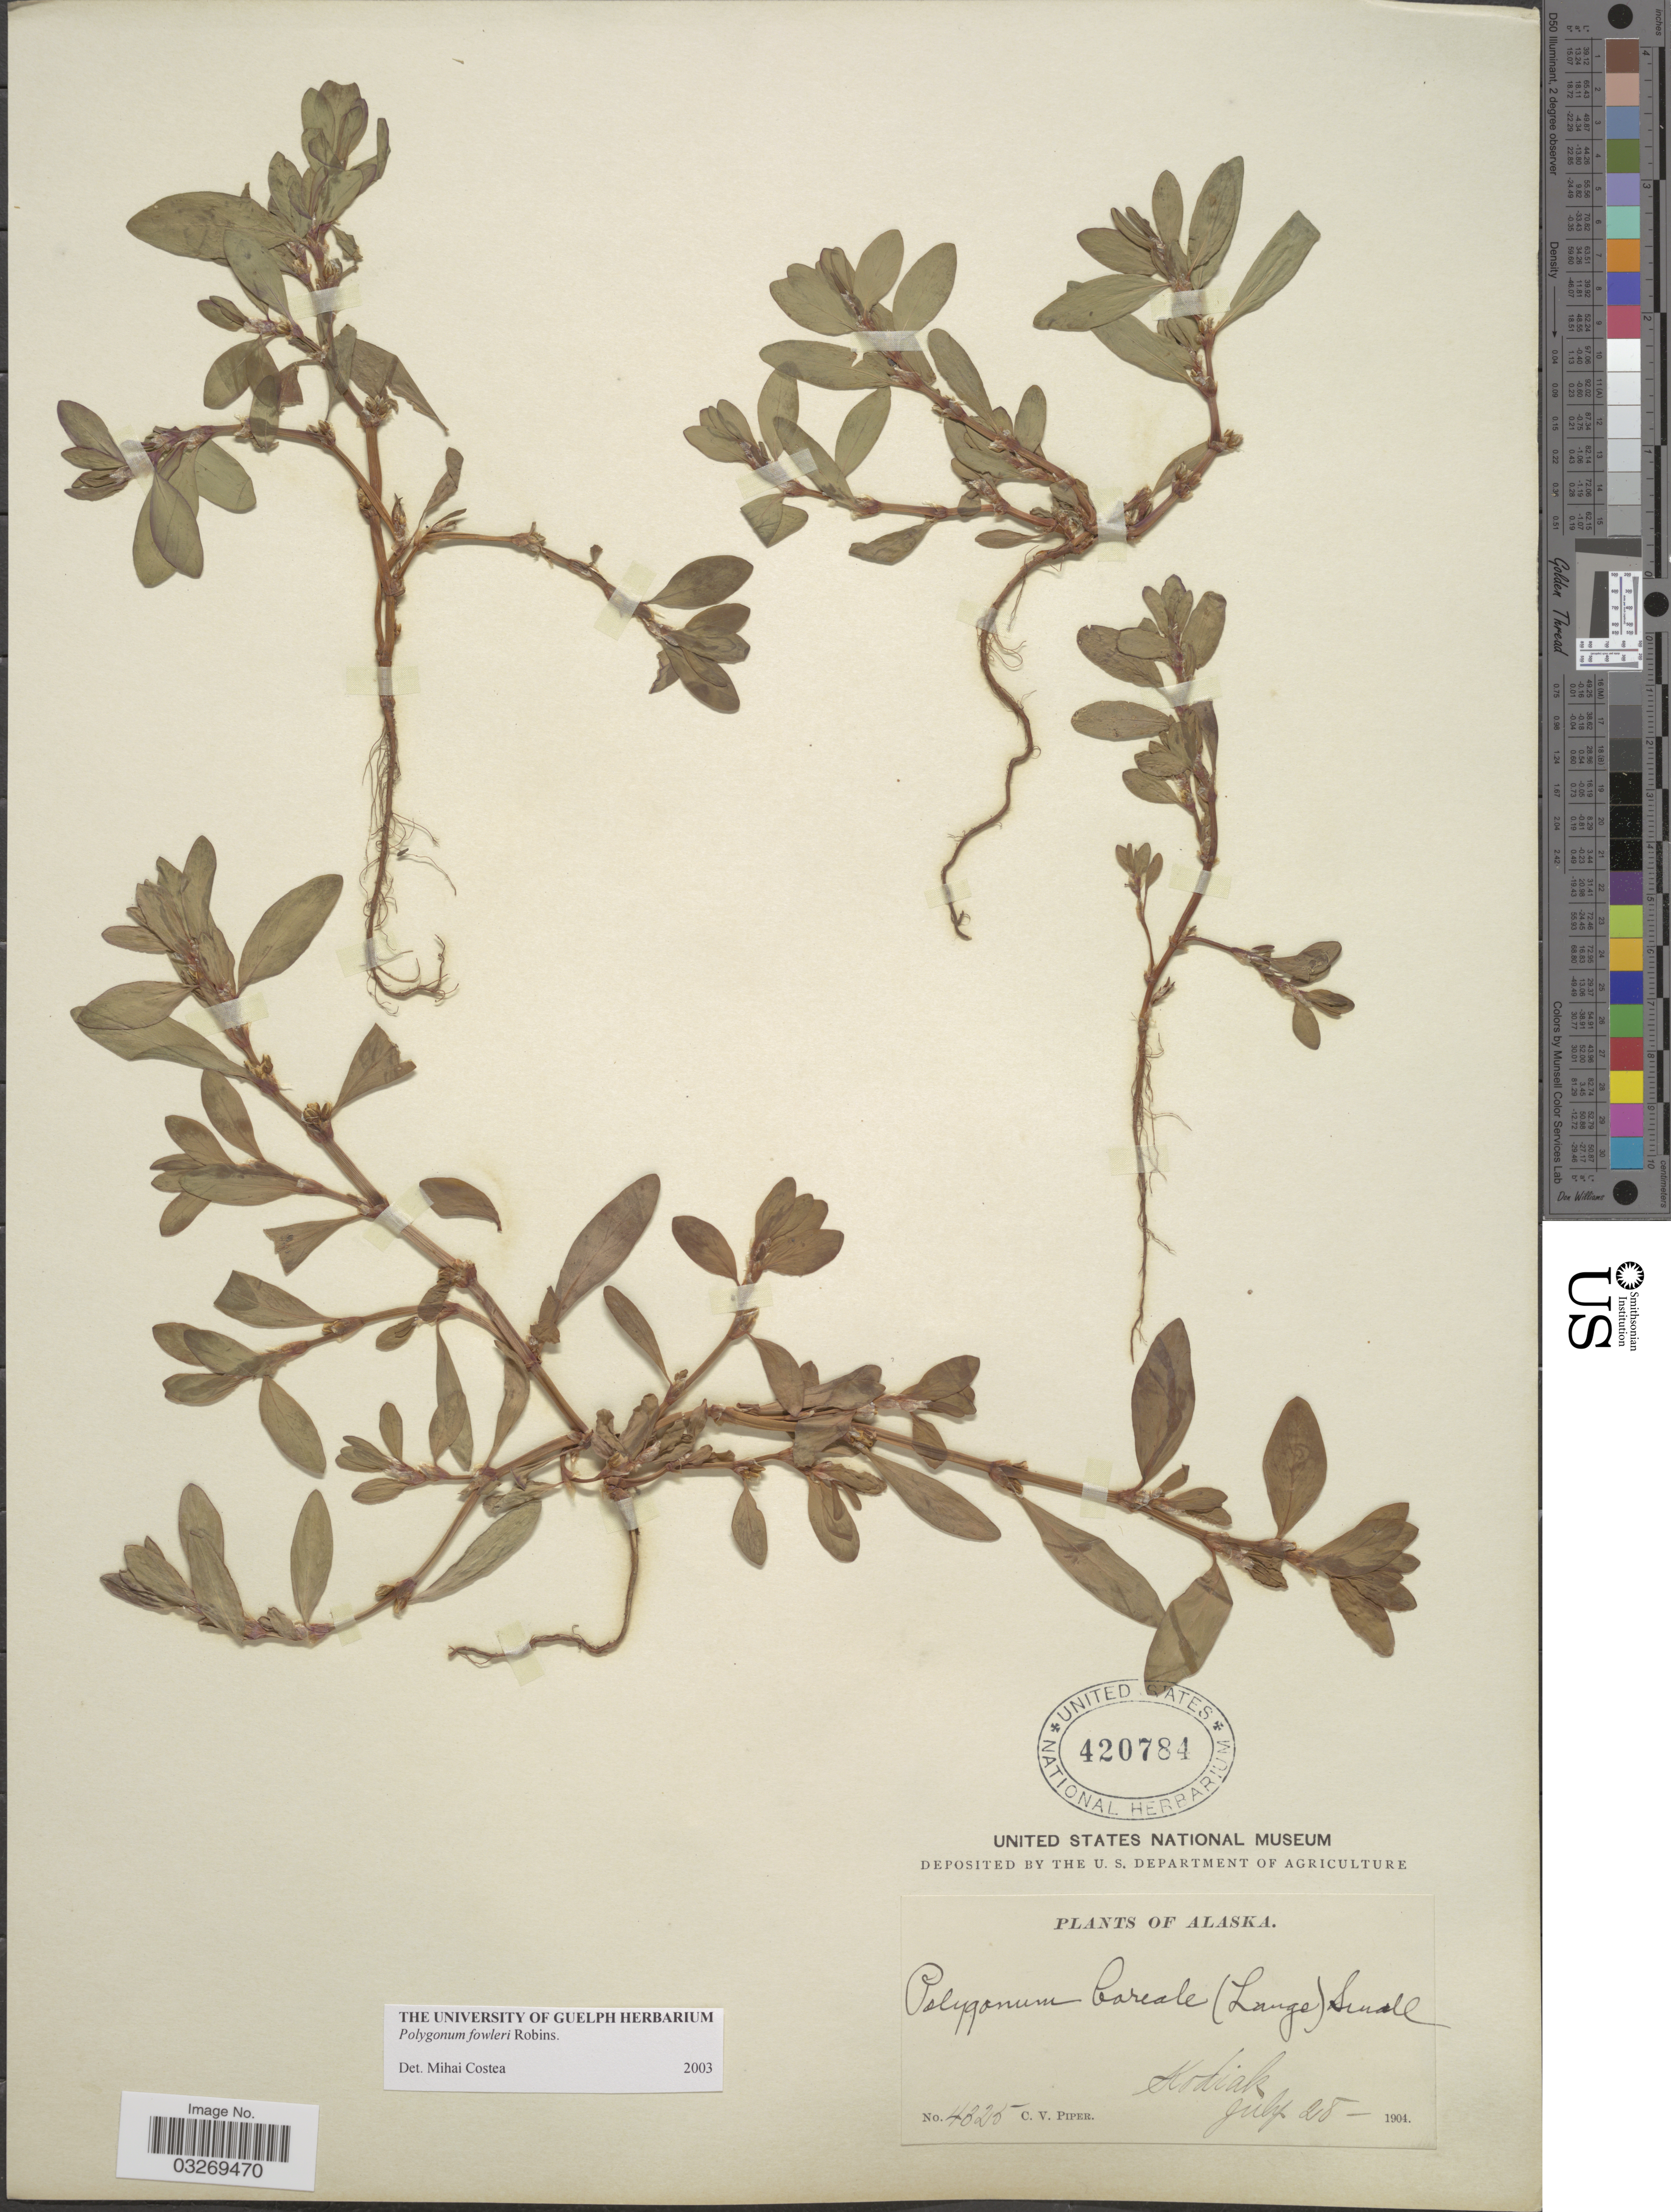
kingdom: Plantae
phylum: Tracheophyta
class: Magnoliopsida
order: Caryophyllales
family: Polygonaceae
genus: Polygonum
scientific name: Polygonum fowleri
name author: B.L. Rob.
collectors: C. V. Piper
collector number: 4325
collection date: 1904-07-28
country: United States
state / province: Alaska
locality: Kodiak.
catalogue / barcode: US 420784